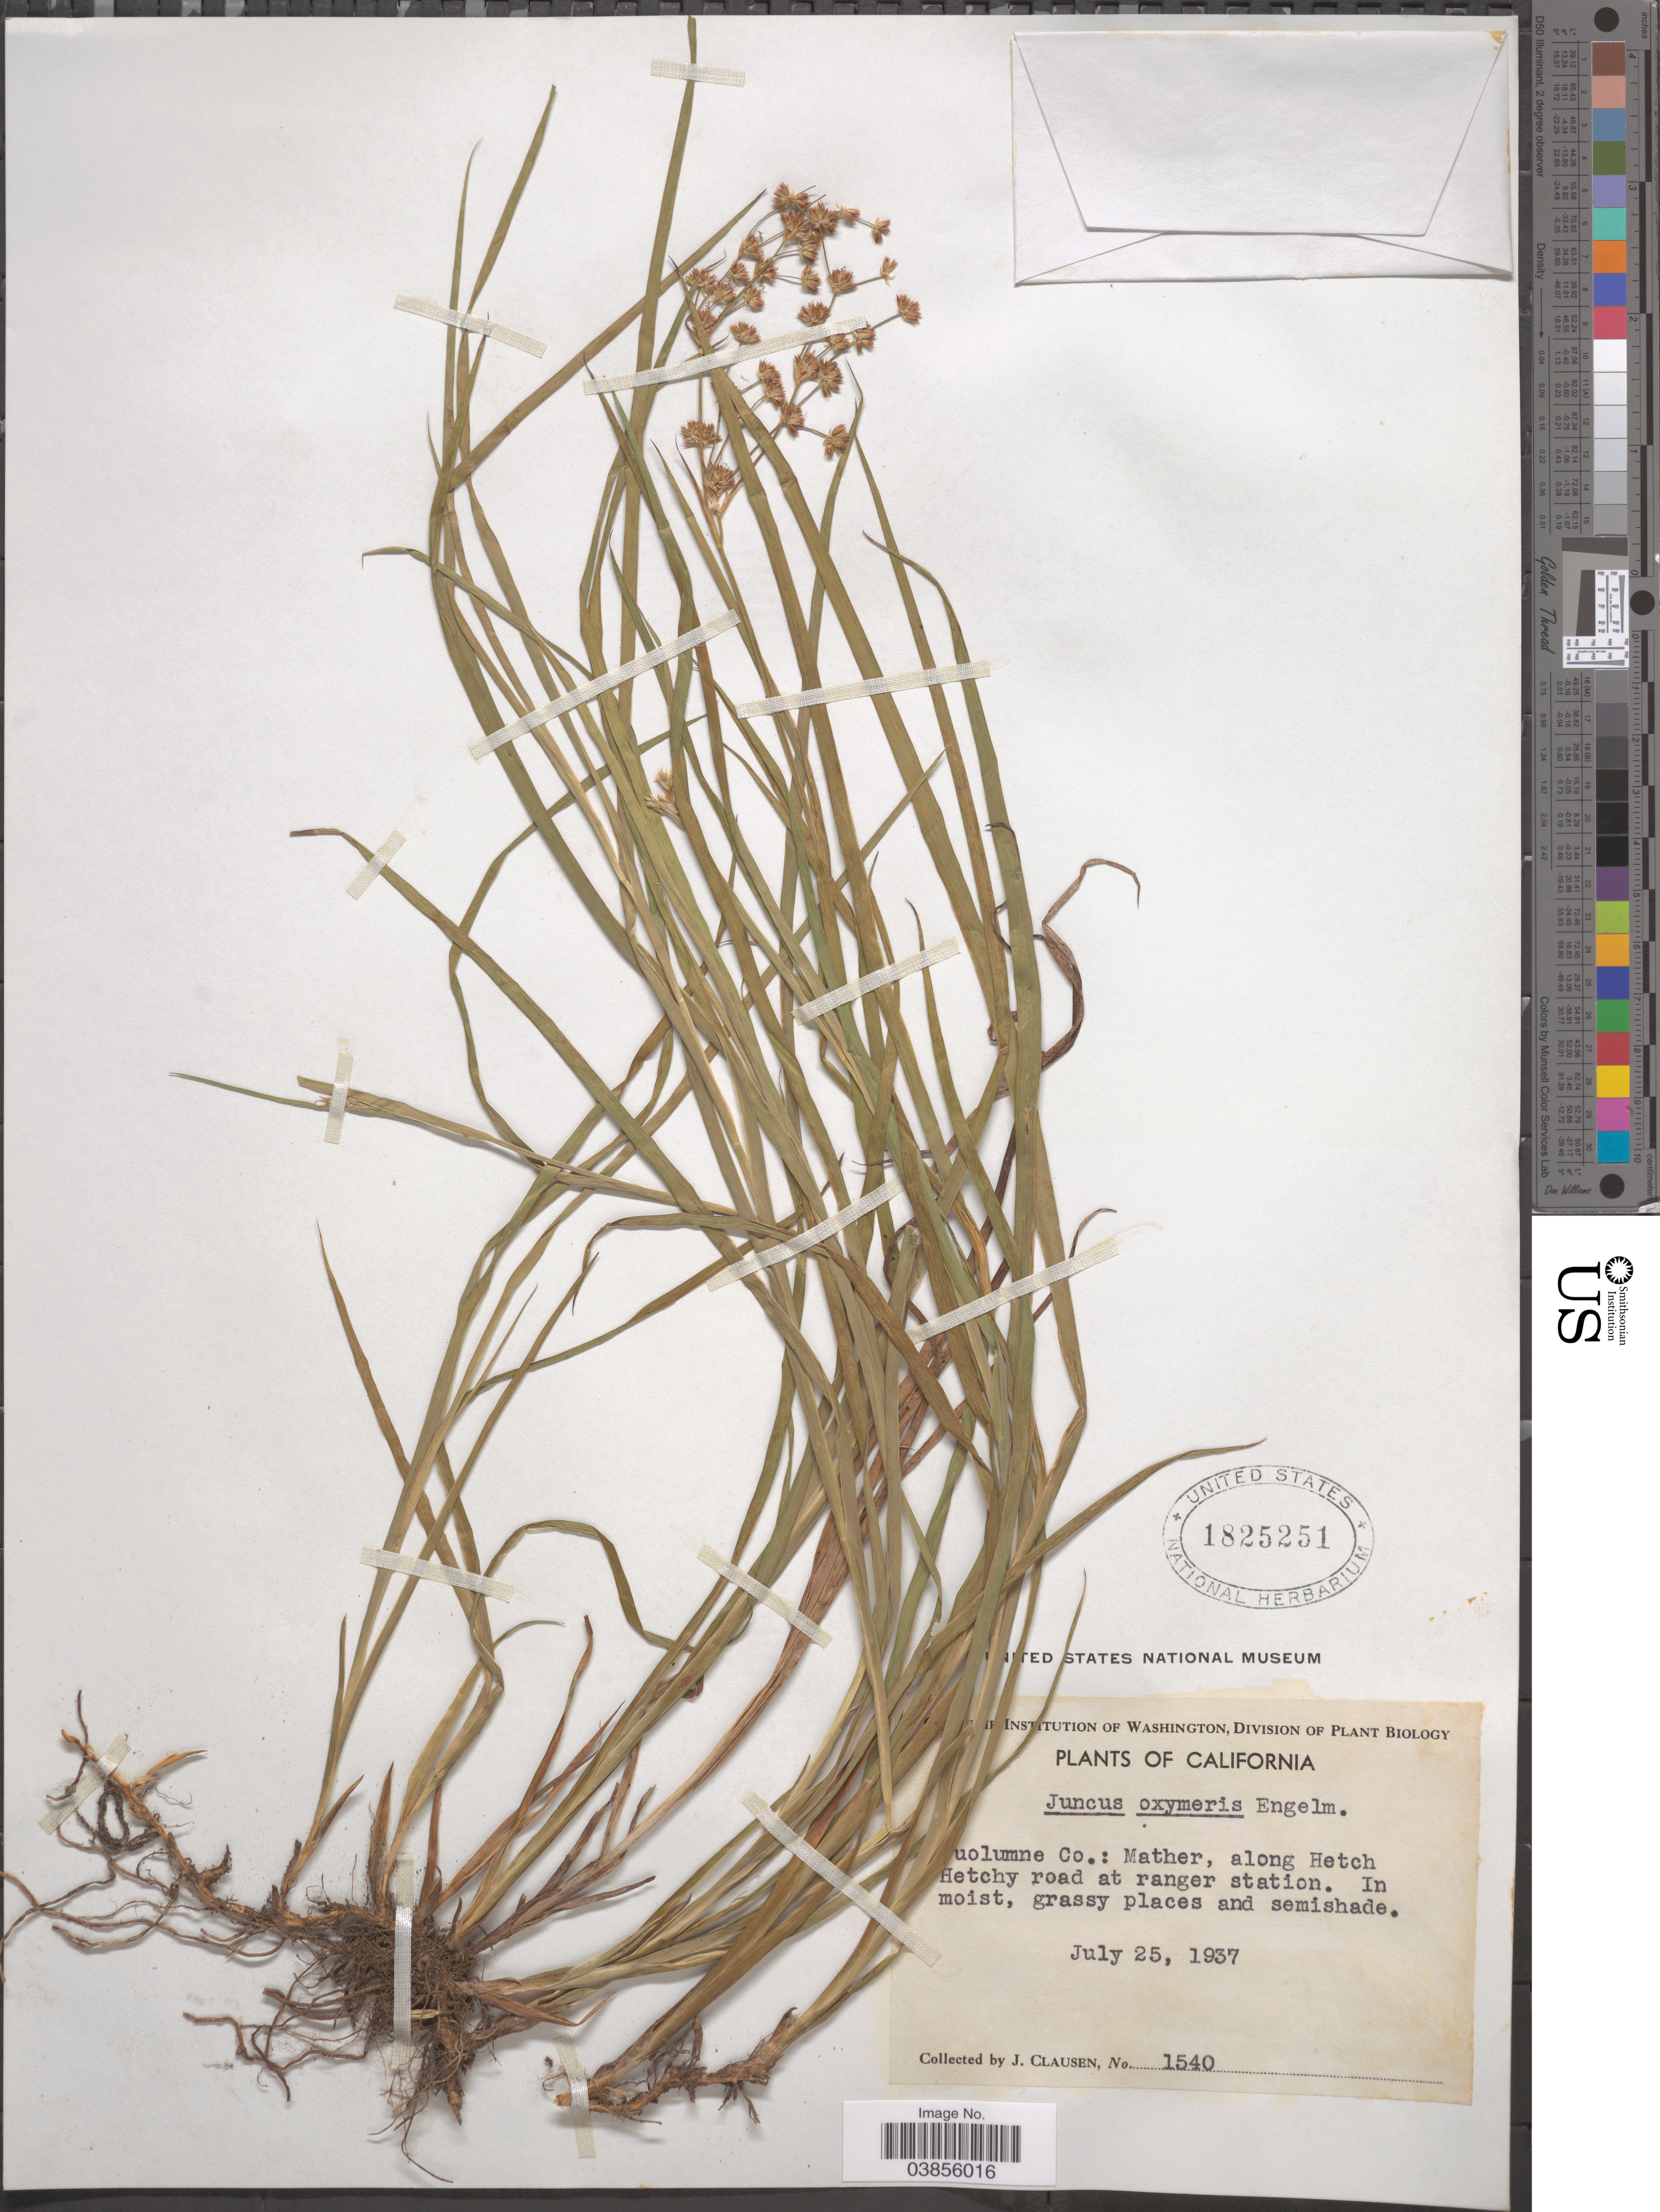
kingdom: Plantae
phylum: Tracheophyta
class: Liliopsida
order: Poales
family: Juncaceae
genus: Juncus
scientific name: Juncus oxymeris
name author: Engelm.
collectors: J. Clausen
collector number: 1540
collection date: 1937-07-25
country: United States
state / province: California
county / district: Tuolumne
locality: Tuolumne Co.: Mather, along Hetch Hetchy road at ranger station.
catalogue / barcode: US 1825251